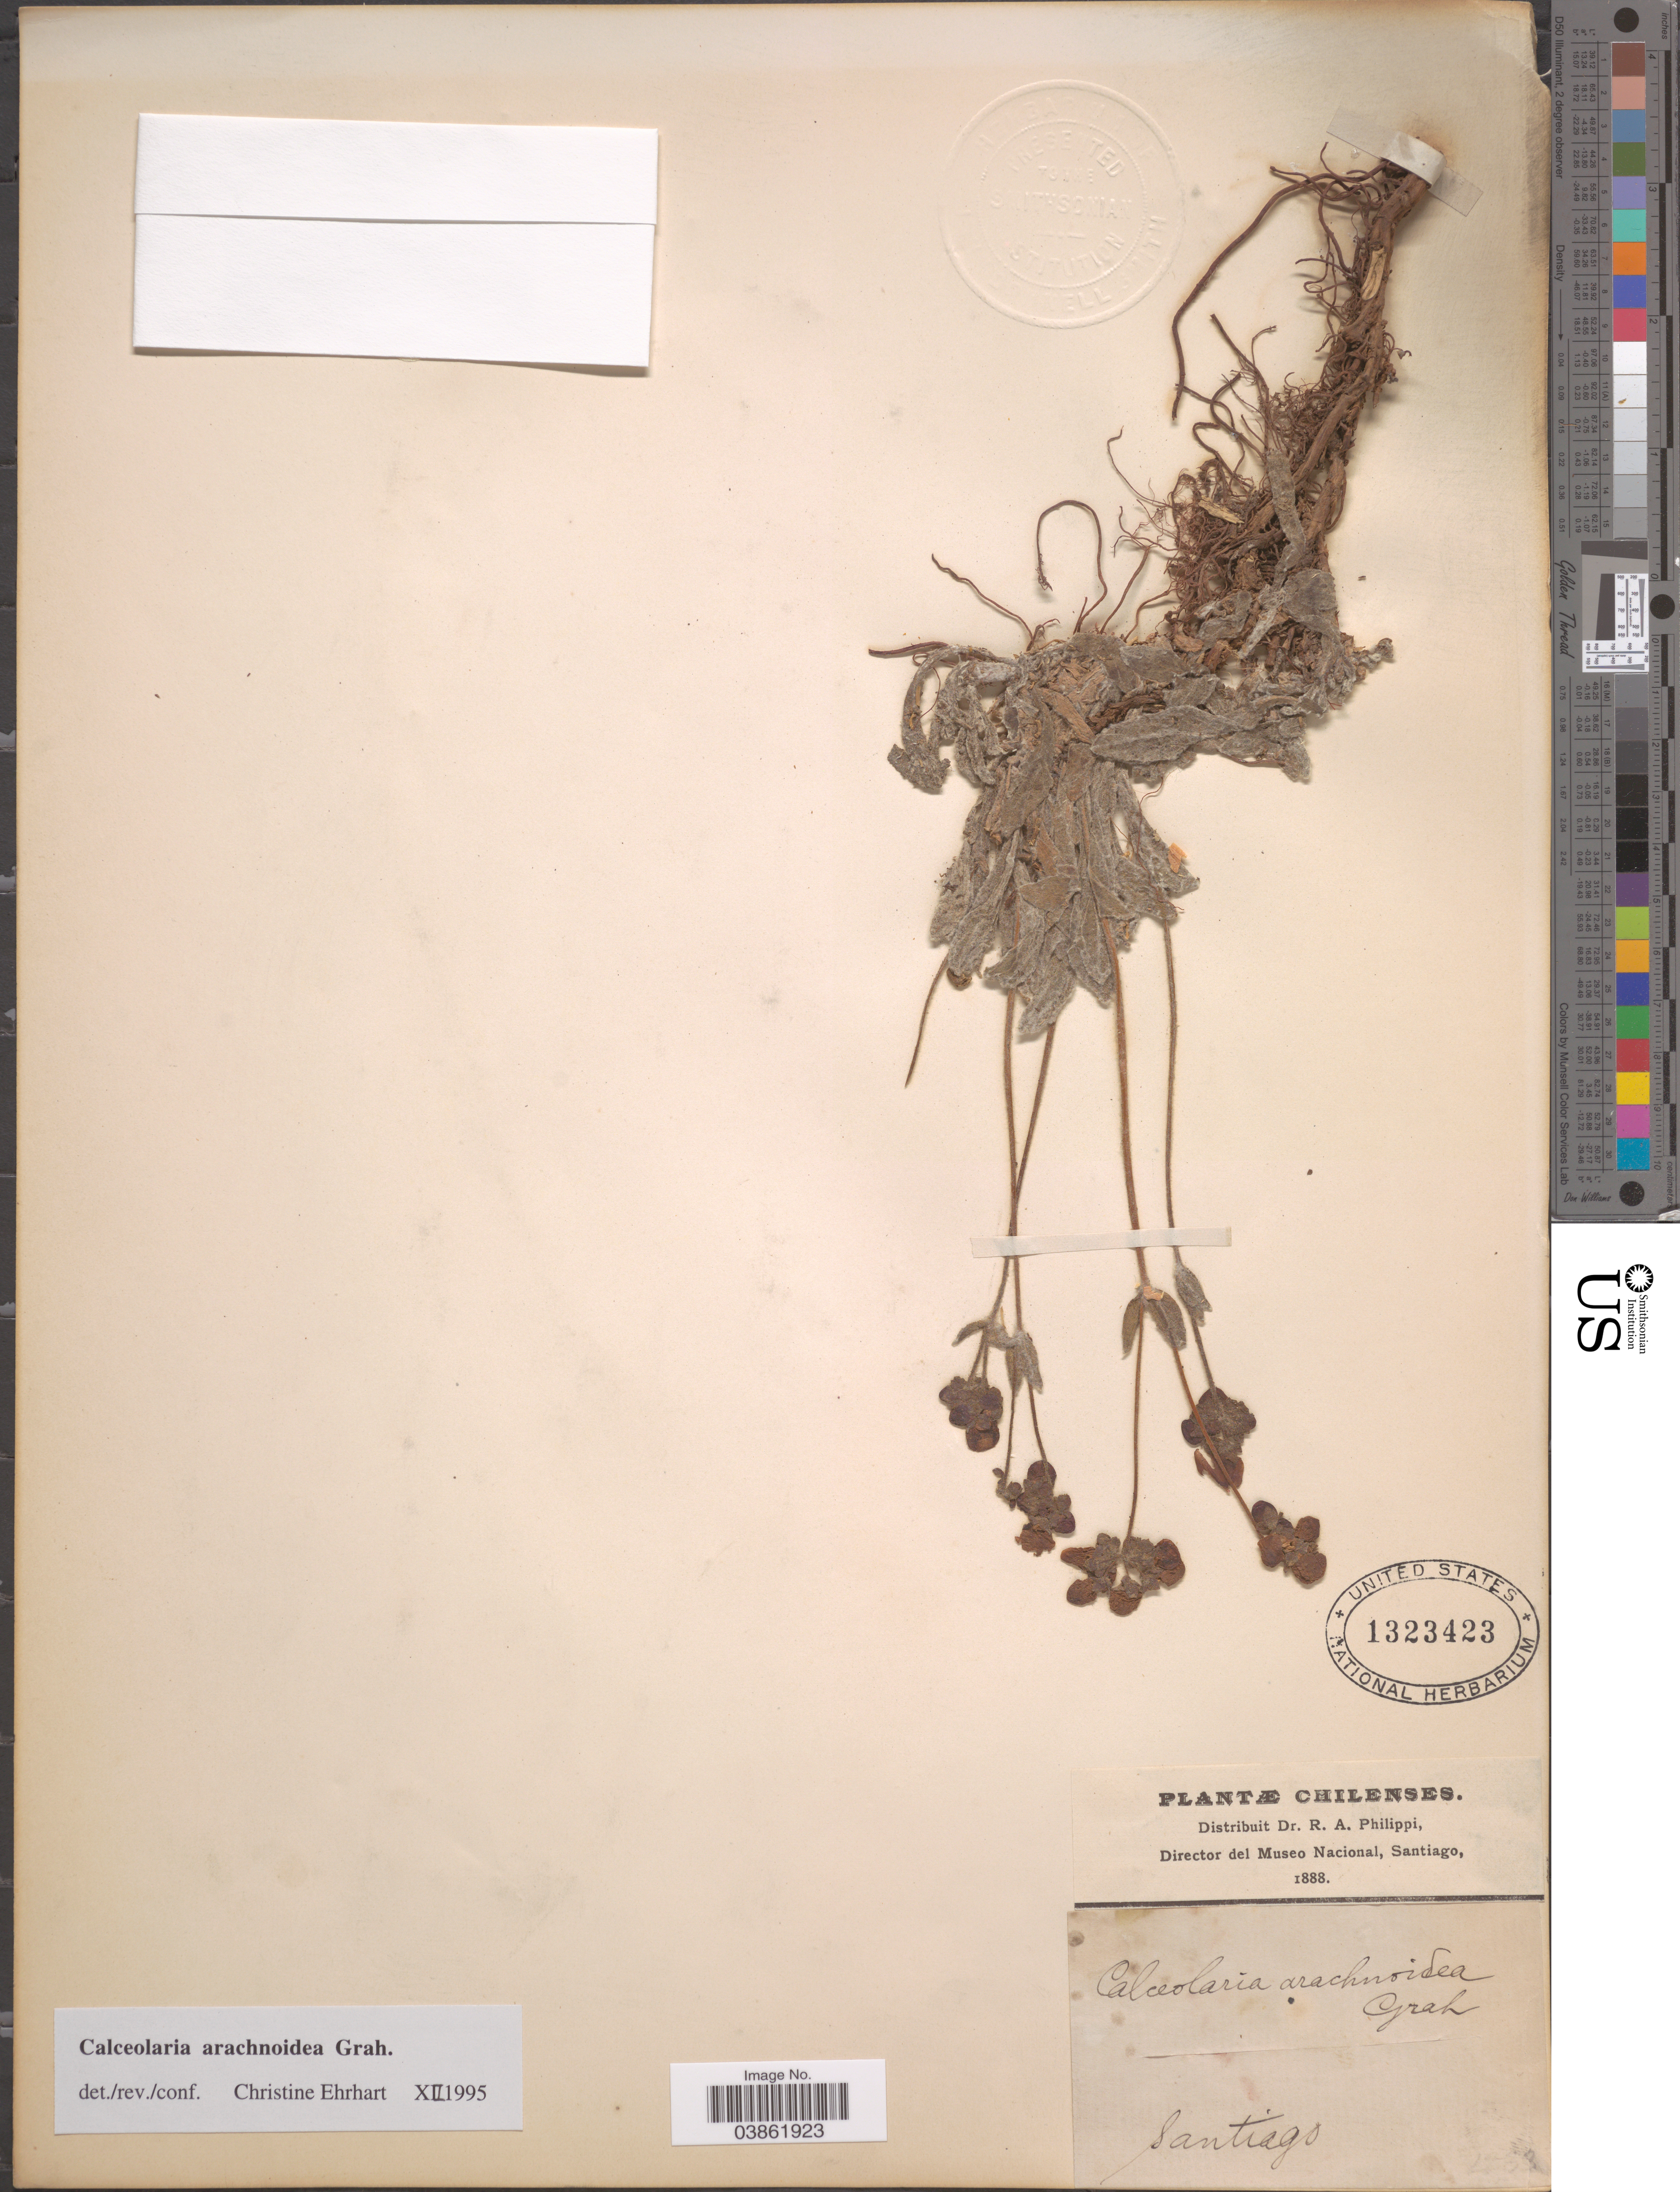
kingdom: Plantae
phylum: Tracheophyta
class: Magnoliopsida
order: Lamiales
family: Calceolariaceae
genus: Calceolaria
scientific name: Calceolaria arachnoidea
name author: Graham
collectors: ex. herb. R.A. Philippi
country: Chile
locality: Santiago.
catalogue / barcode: US 1323423